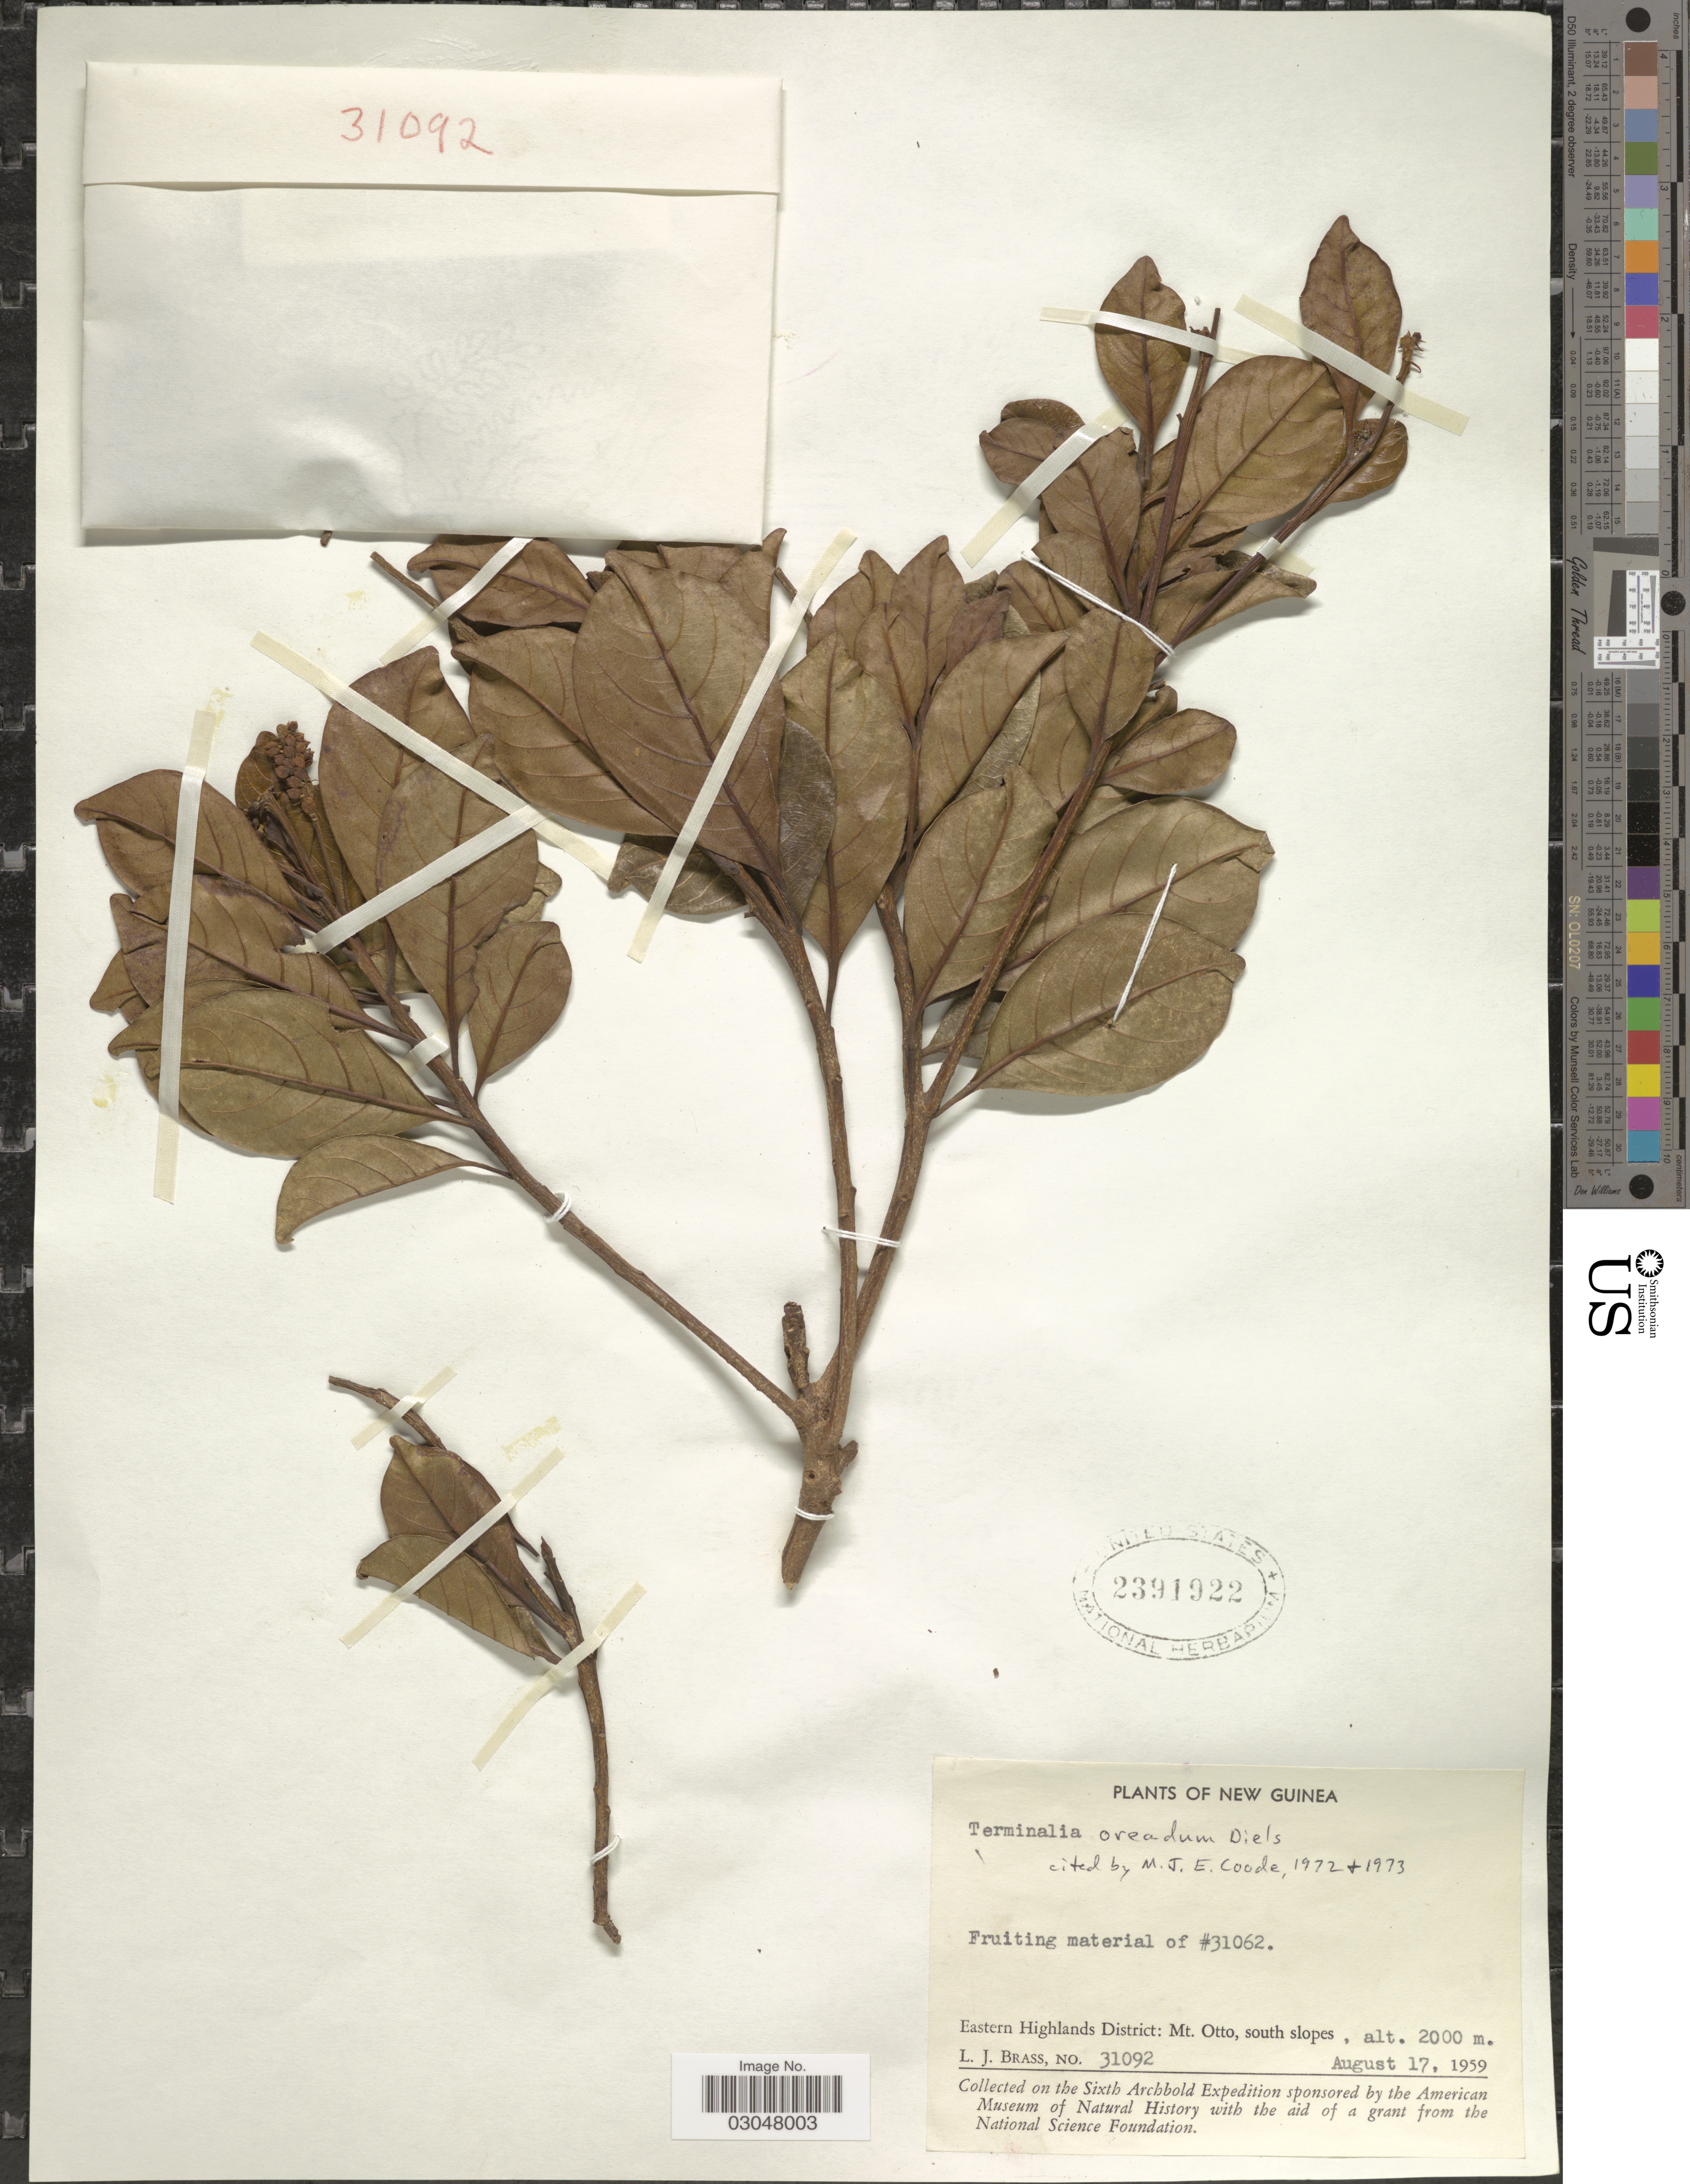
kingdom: Plantae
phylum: Tracheophyta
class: Magnoliopsida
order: Myrtales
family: Combretaceae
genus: Terminalia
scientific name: Terminalia oreadum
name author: Diels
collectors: L. J. Brass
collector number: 31092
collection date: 1959-08-17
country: Papua New Guinea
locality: New Guinea. Eastern Highlands District: Mt. Otto, south slopes.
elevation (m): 2000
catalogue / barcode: US 2391922